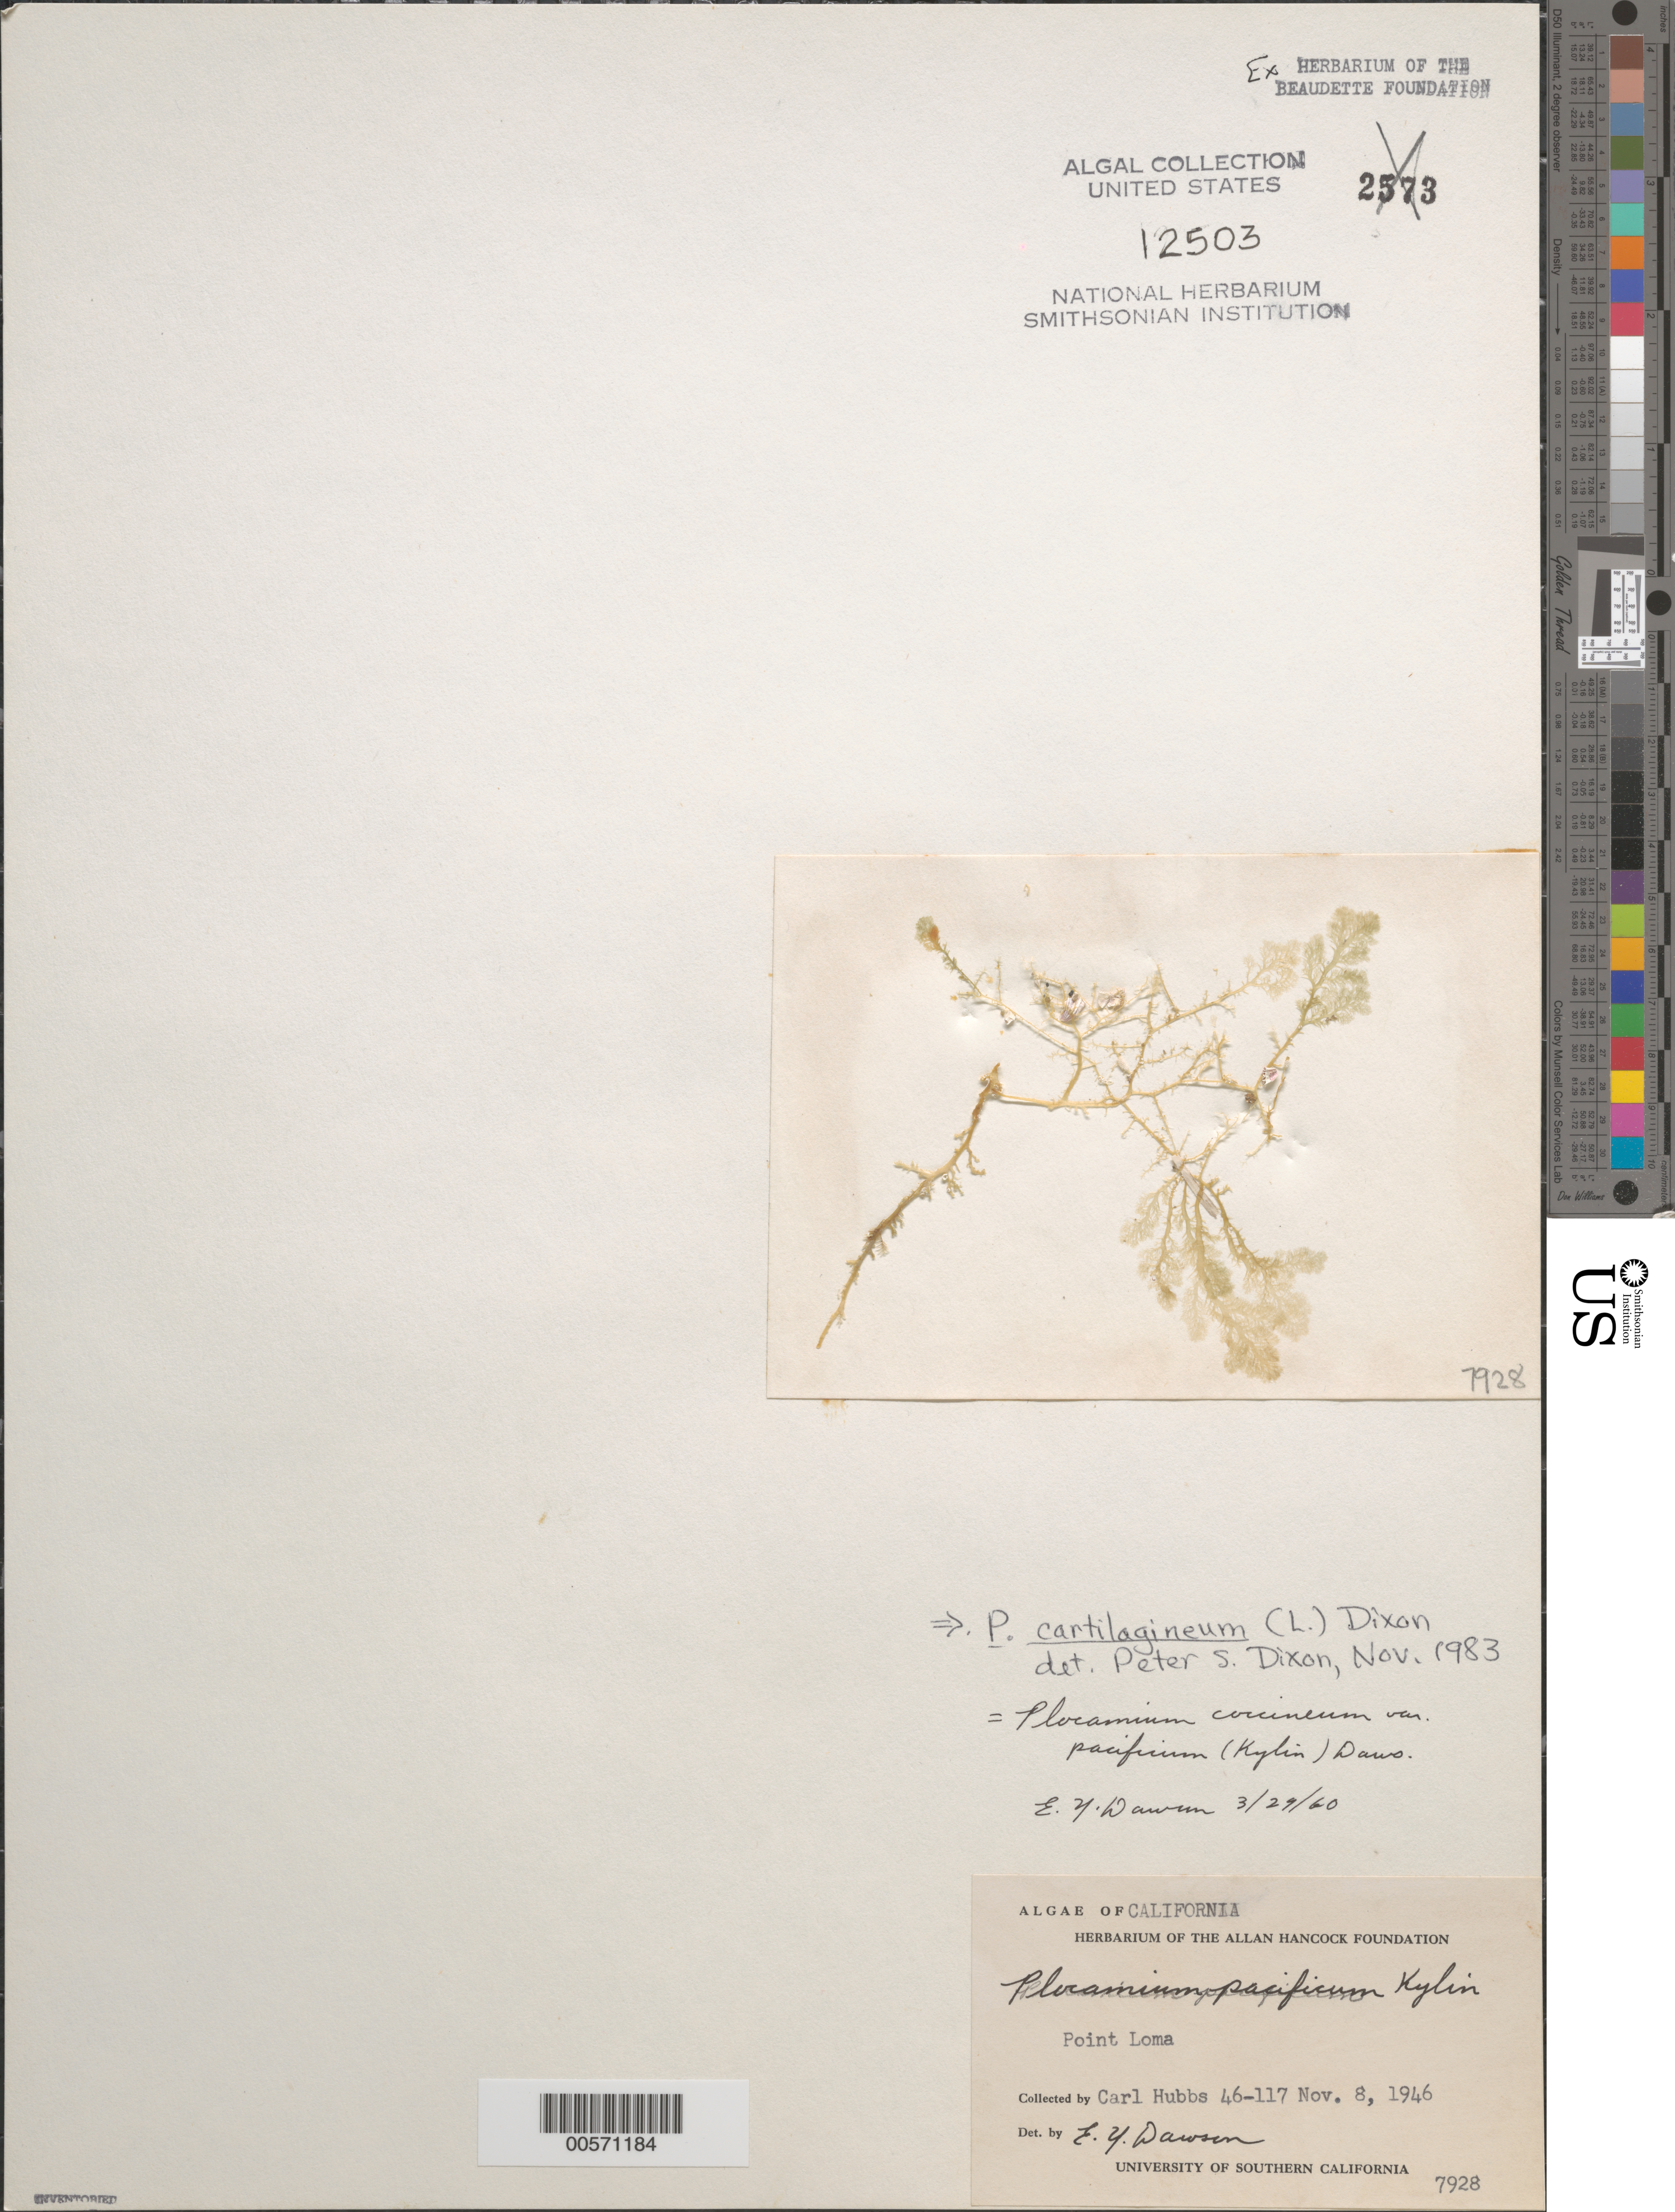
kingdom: Plantae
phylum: Rhodophyta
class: Florideophyceae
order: Plocamiales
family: Plocamiaceae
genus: Plocamium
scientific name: Plocamium cartilagineum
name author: (L.) P.S. Dixon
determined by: Dixon, P. S.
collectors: C. Hubbs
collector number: EYD 7928 & HUBBS 46-117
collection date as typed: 08 Nov 1946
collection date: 1946-11-08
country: United States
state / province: California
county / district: Los Angeles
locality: Point Loma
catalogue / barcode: US 12503